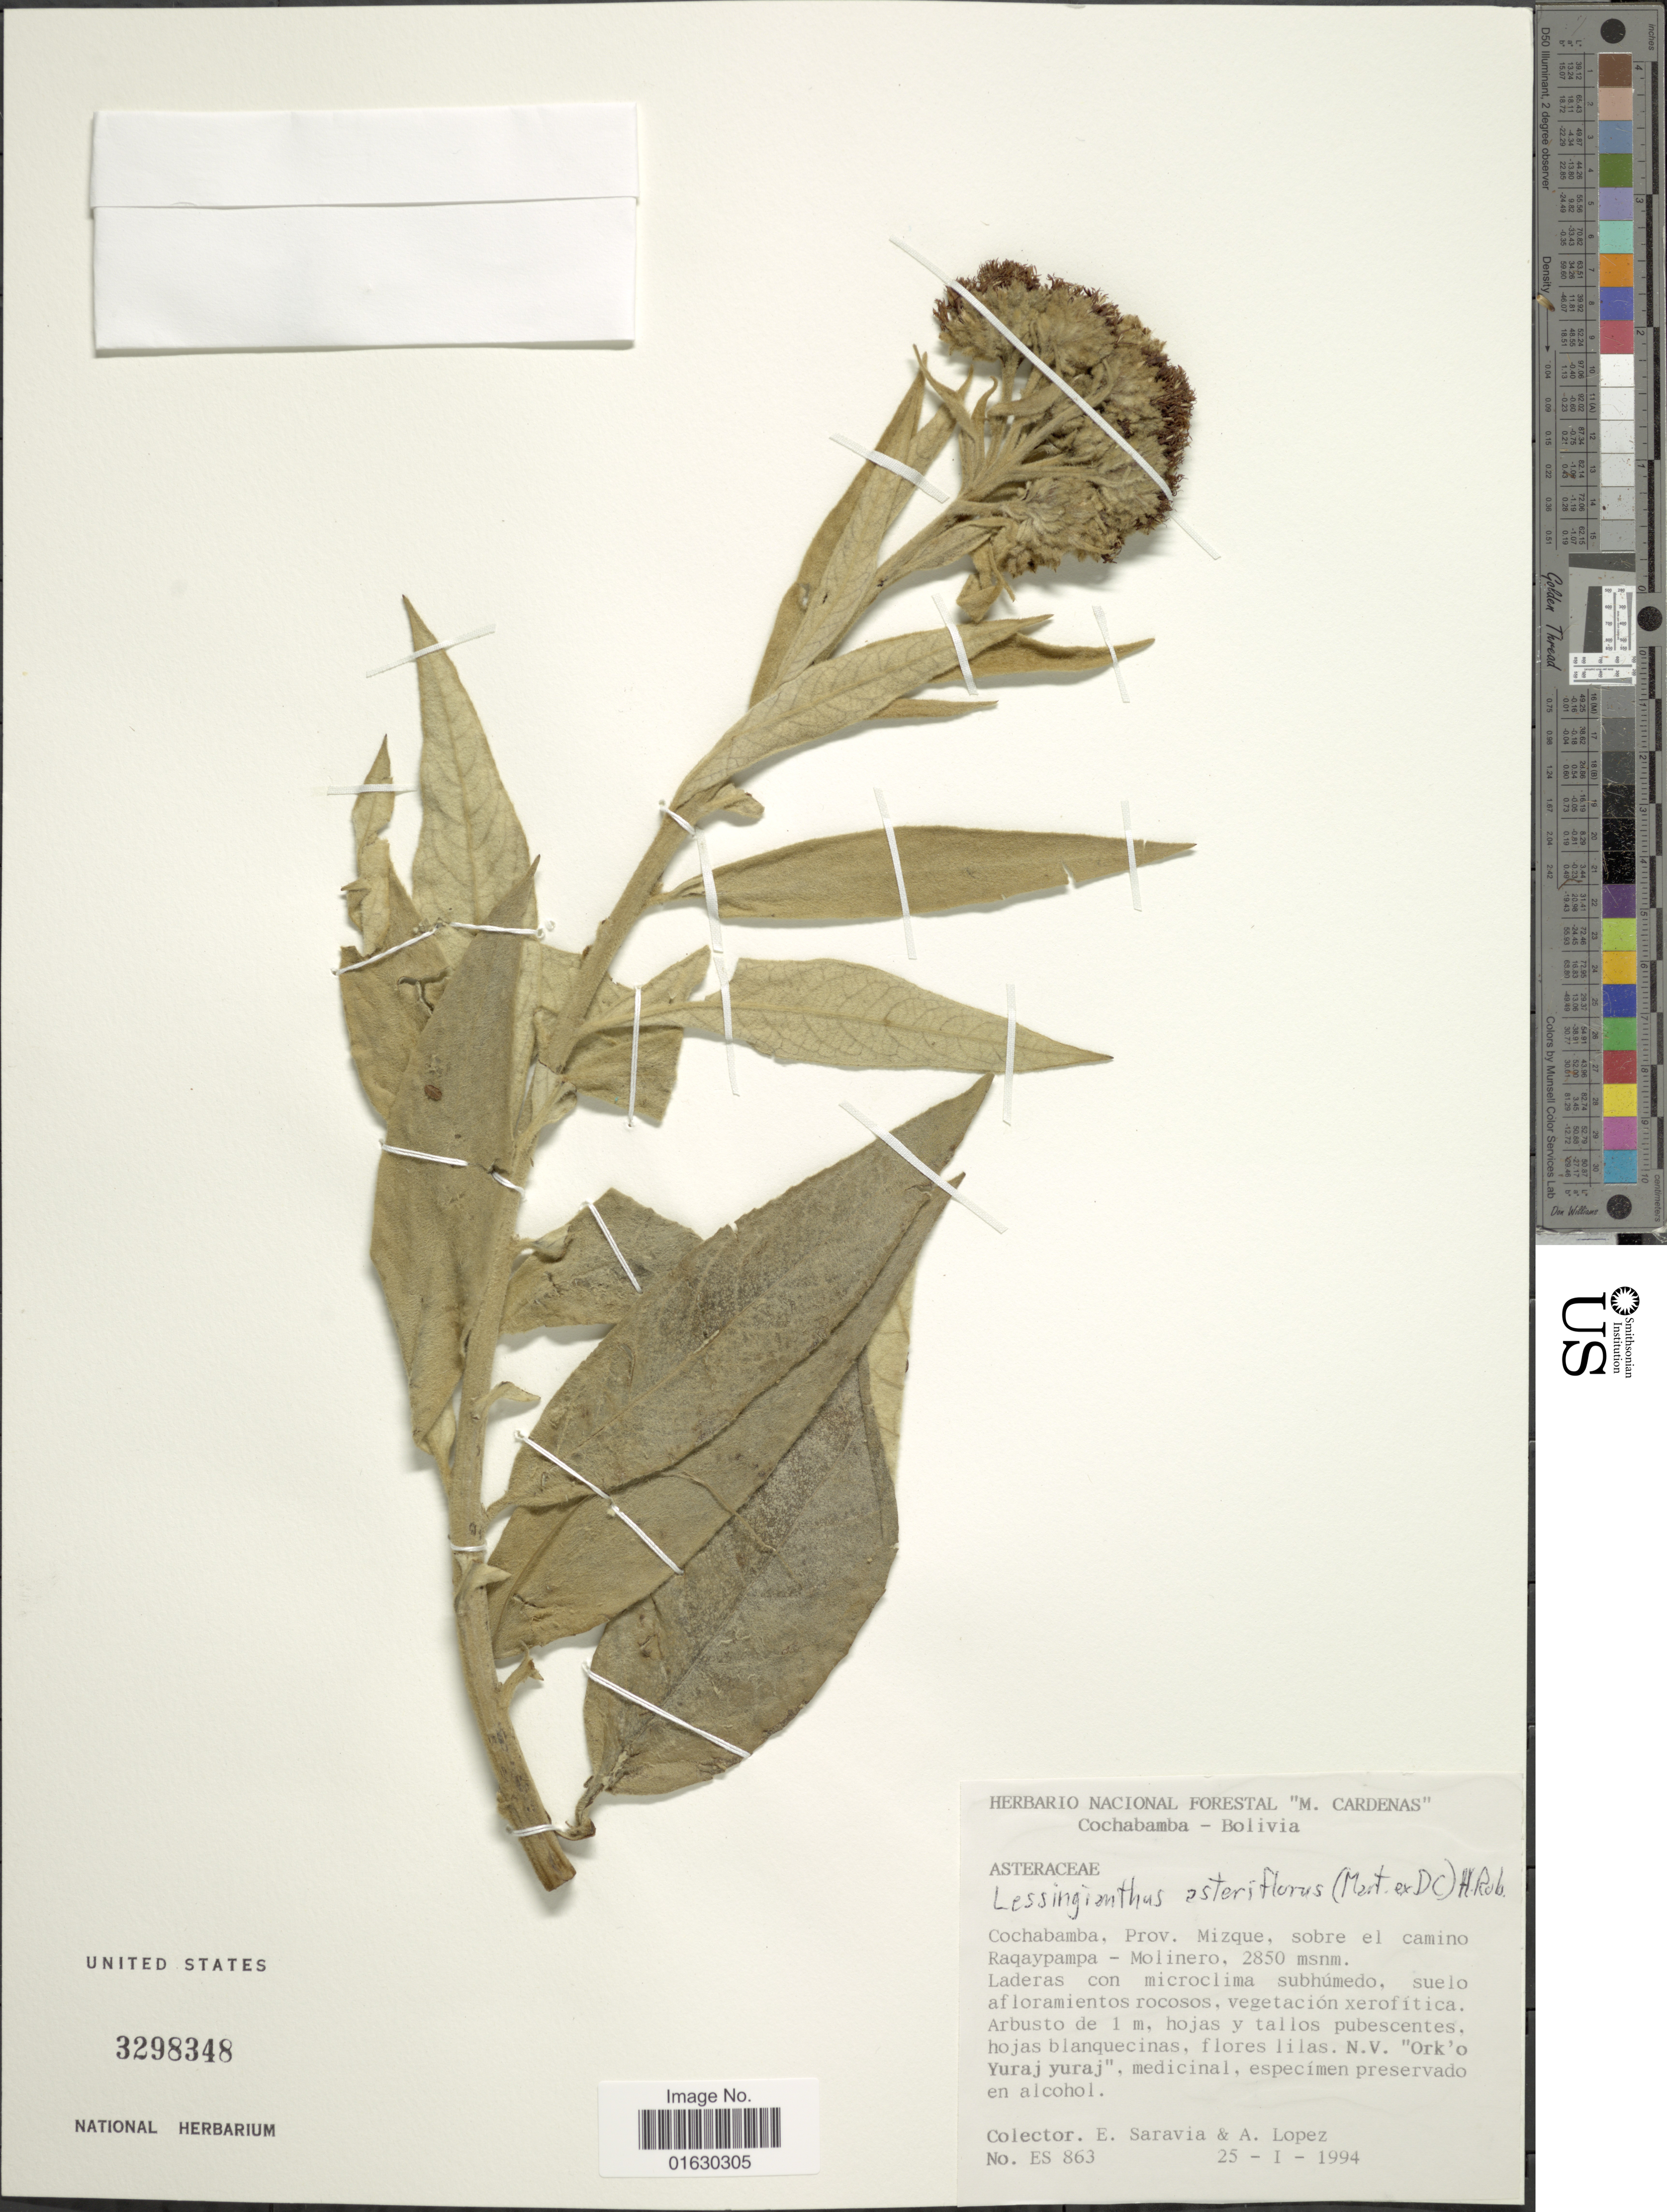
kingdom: Plantae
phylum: Tracheophyta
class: Magnoliopsida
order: Asterales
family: Asteraceae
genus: Lessingianthus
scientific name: Lessingianthus asteriflorus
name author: (Mart. ex DC.) H. Rob.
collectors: E. Saravia & A. Lopez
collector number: ES863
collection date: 1994-01-25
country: Bolivia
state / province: Cochabamba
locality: Cochabamba, Prov. Mizque, sobre el camino Raqaypampa, Molinero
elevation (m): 2850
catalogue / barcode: US 3298348